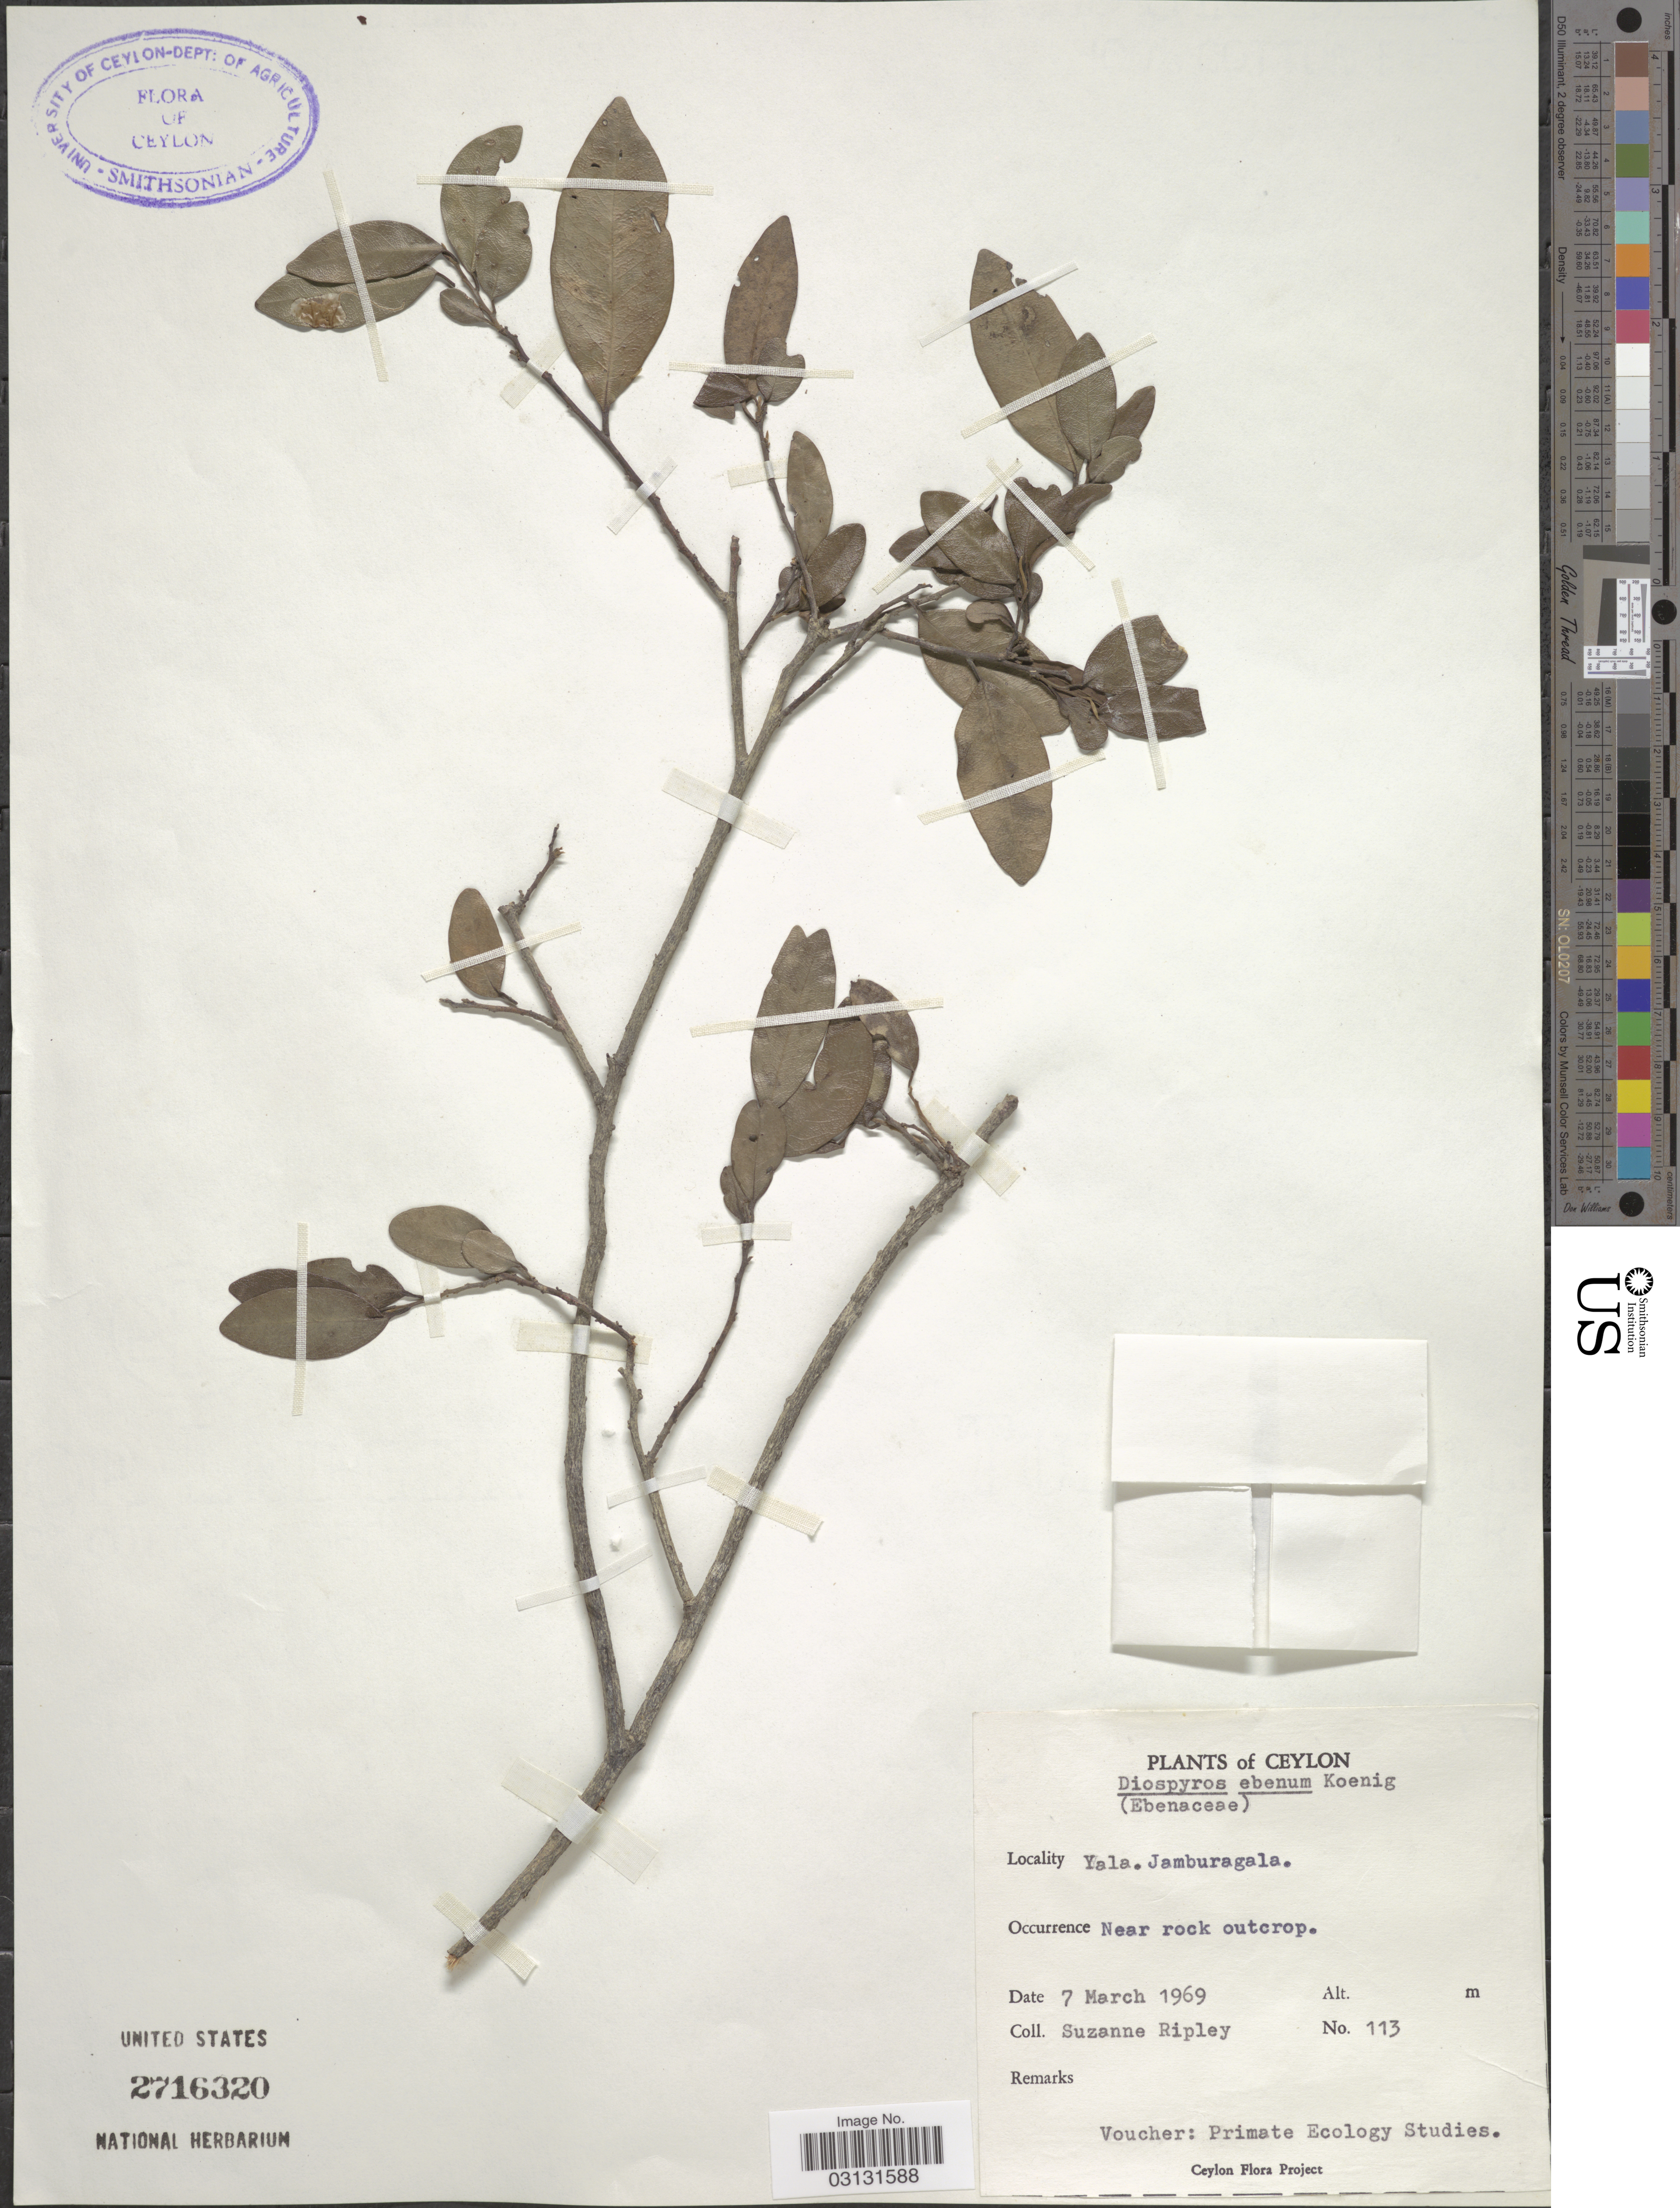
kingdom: Plantae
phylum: Tracheophyta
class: Magnoliopsida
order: Ericales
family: Ebenaceae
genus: Diospyros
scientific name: Diospyros ebenum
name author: J. Koenig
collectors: S. Ripley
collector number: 113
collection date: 1969-03-07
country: Sri Lanka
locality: Ceylon. Yala. Jamburagala. Near rock outcrop.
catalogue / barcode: US 2716320